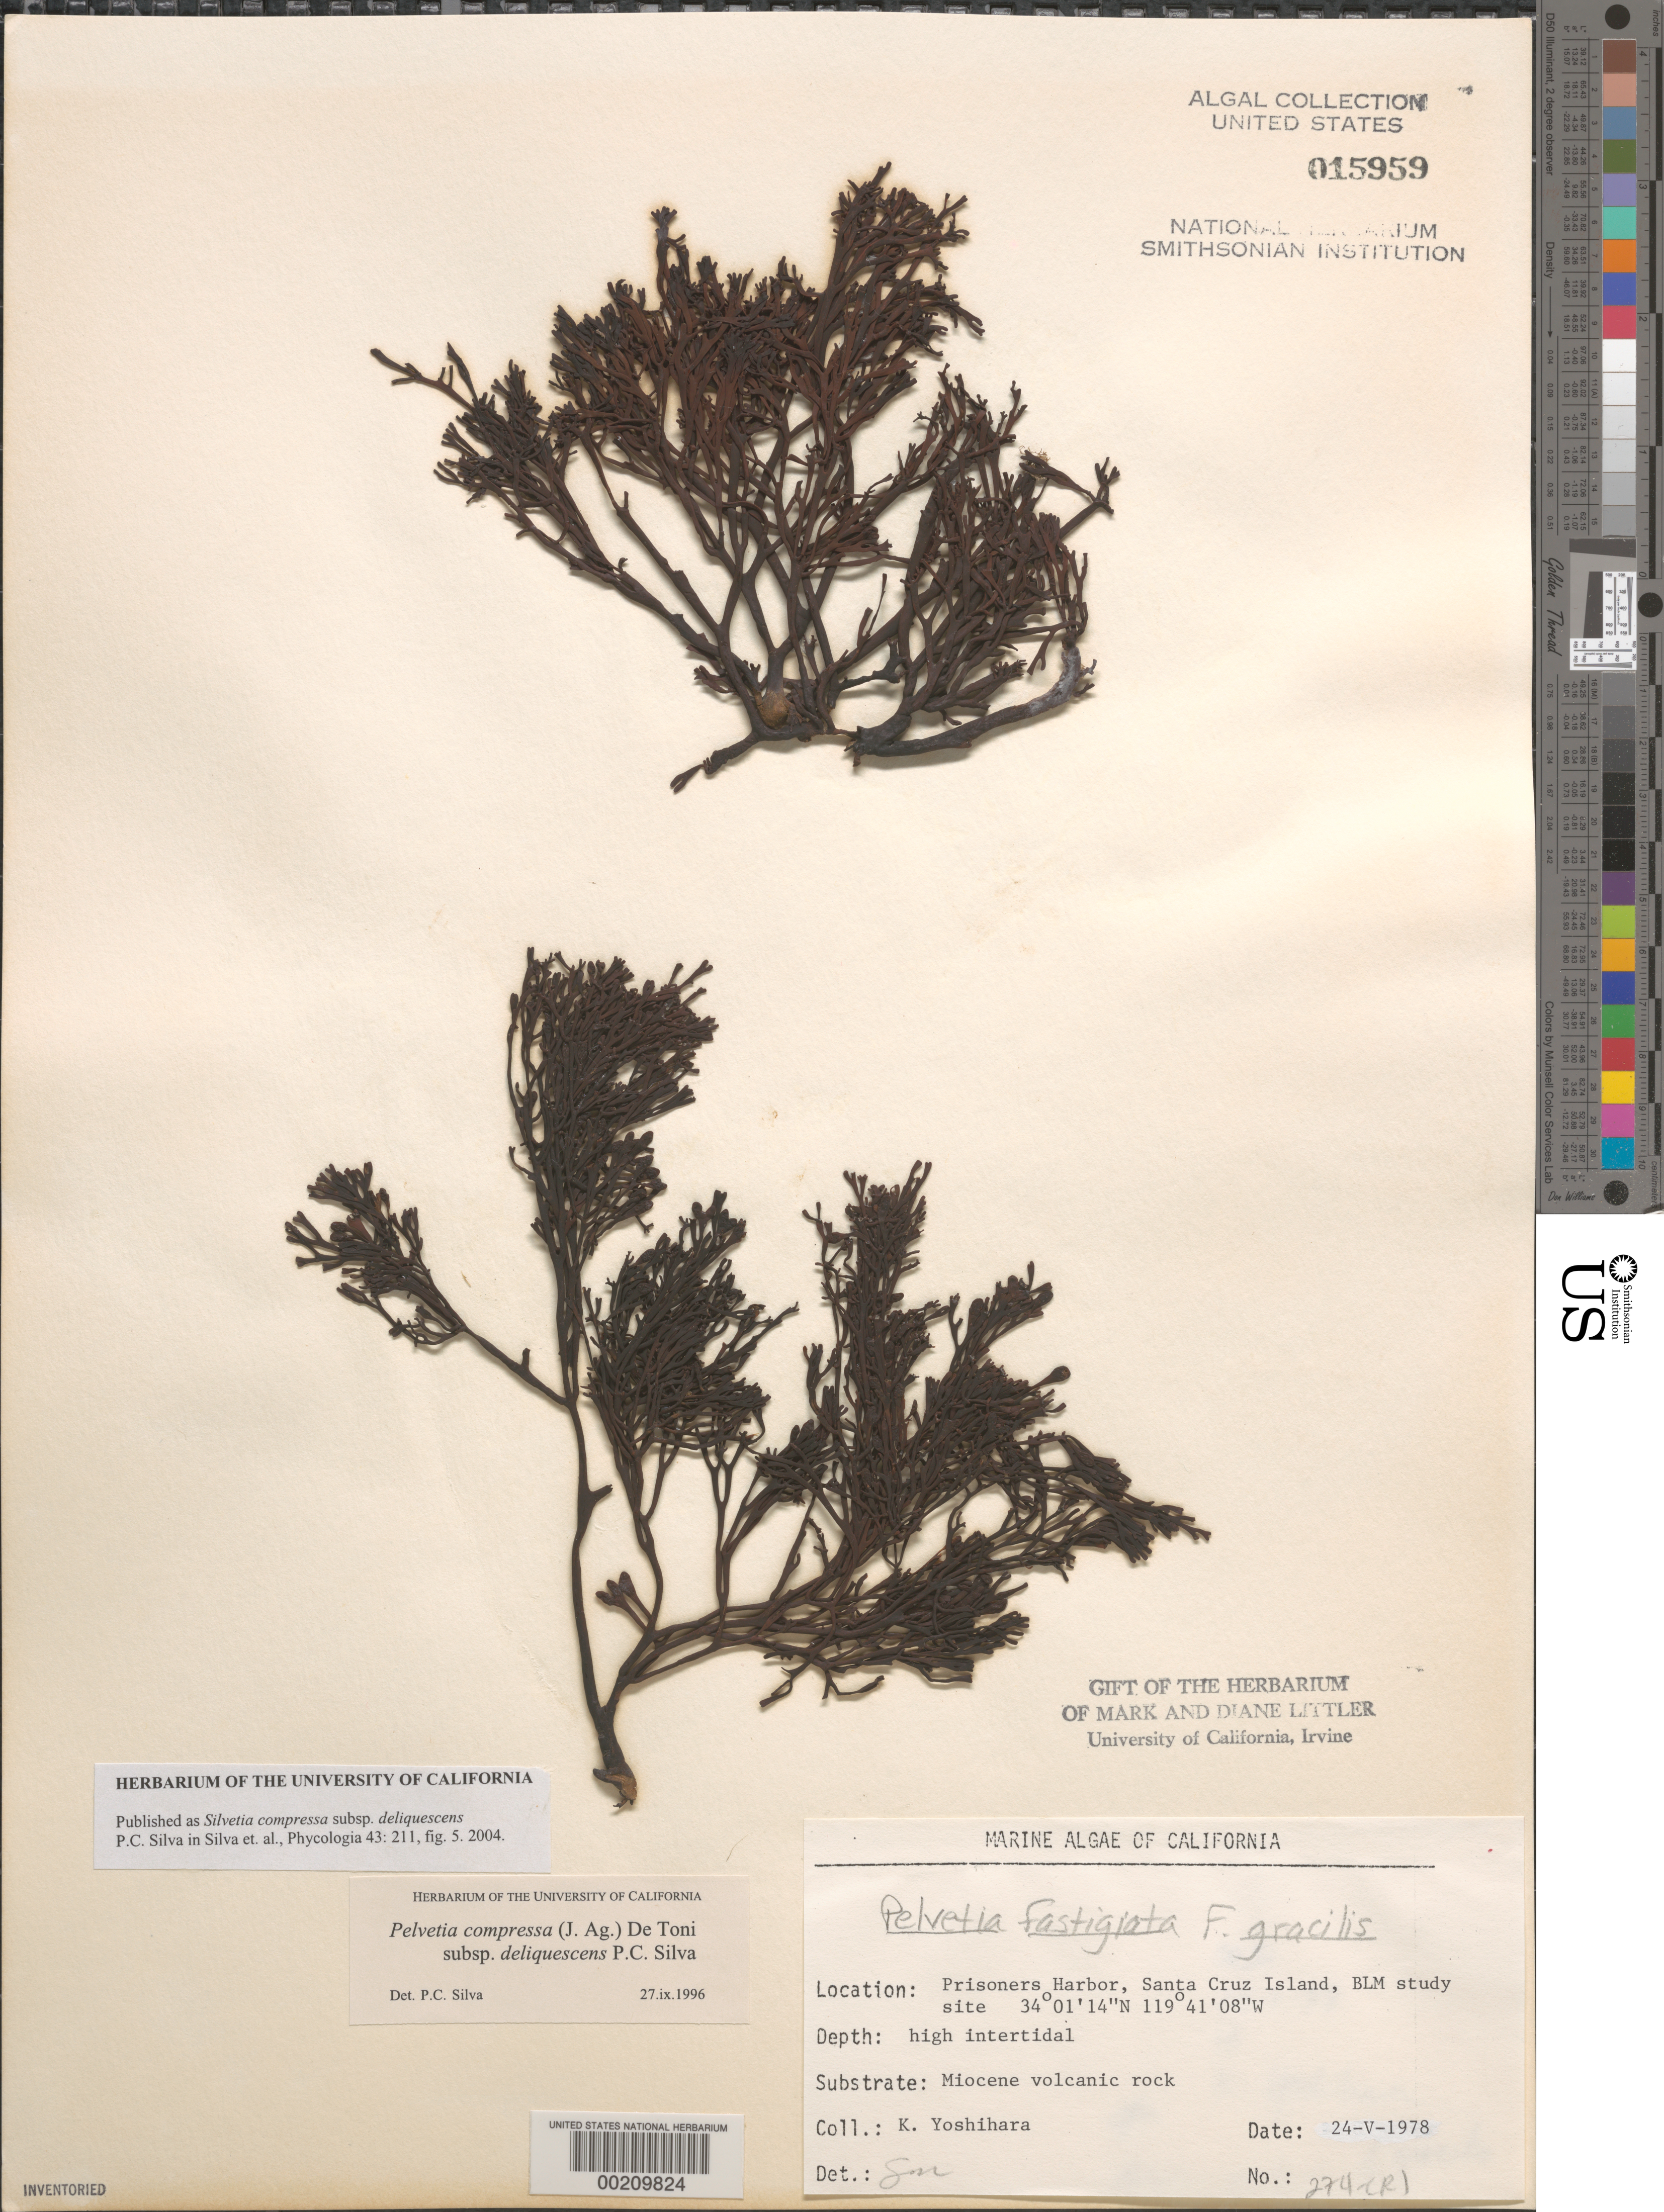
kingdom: Chromista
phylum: Ochrophyta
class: Phaeophyceae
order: Fucales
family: Fucaceae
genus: Silvetia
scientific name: Silvetia compressa subsp. deliquescens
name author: P.C. Silva in P.C. Silva et al.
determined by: Silva, P. C.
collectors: K. Yoshihara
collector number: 274-CRI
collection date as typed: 24 May 1978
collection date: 1978-05-24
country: United States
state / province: California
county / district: Santa Barbara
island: Santa Cruz Island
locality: Prisoner's Harbor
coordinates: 34 01'14"N, 119 41'08"W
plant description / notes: BLM-SOCALBIGHT Rocky Intertidal Survey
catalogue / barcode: US 15959